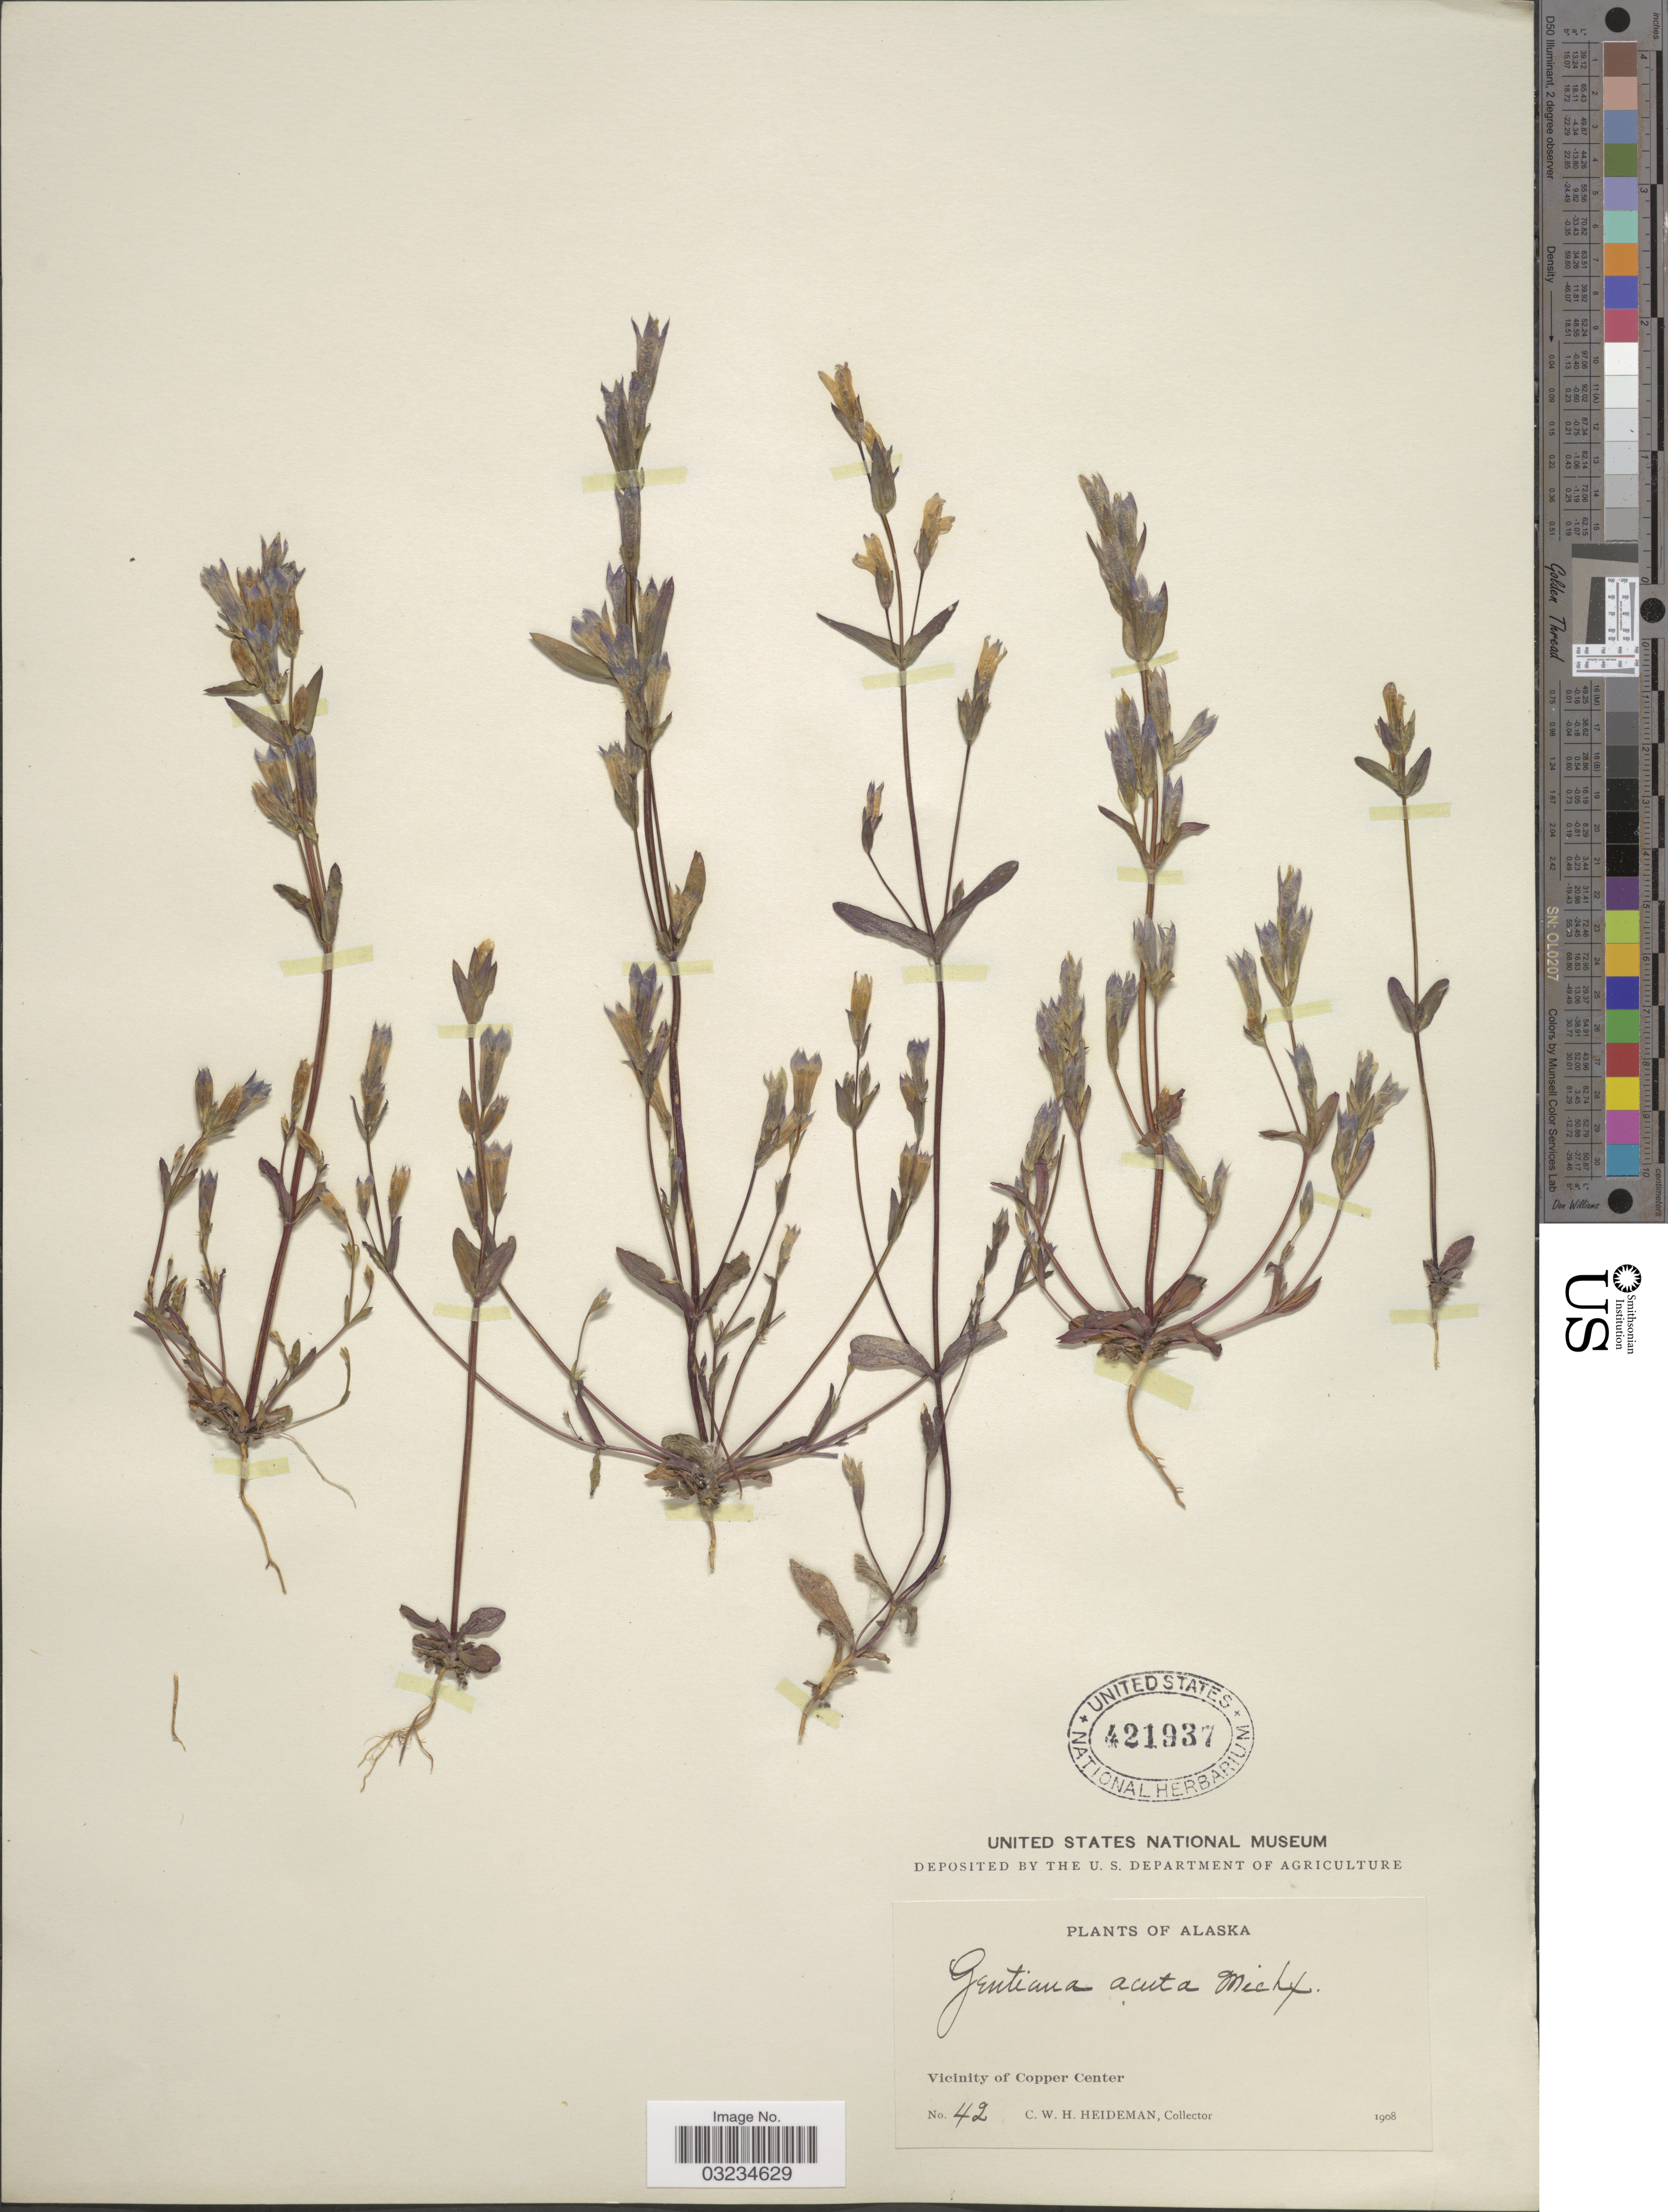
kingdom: Plantae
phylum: Tracheophyta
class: Magnoliopsida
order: Gentianales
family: Gentianaceae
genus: Gentiana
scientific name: Gentiana propinqua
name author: Richards.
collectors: C. Heideman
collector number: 42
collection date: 1908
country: United States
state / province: Alaska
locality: Vicinity of Copper Center.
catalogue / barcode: US 421937